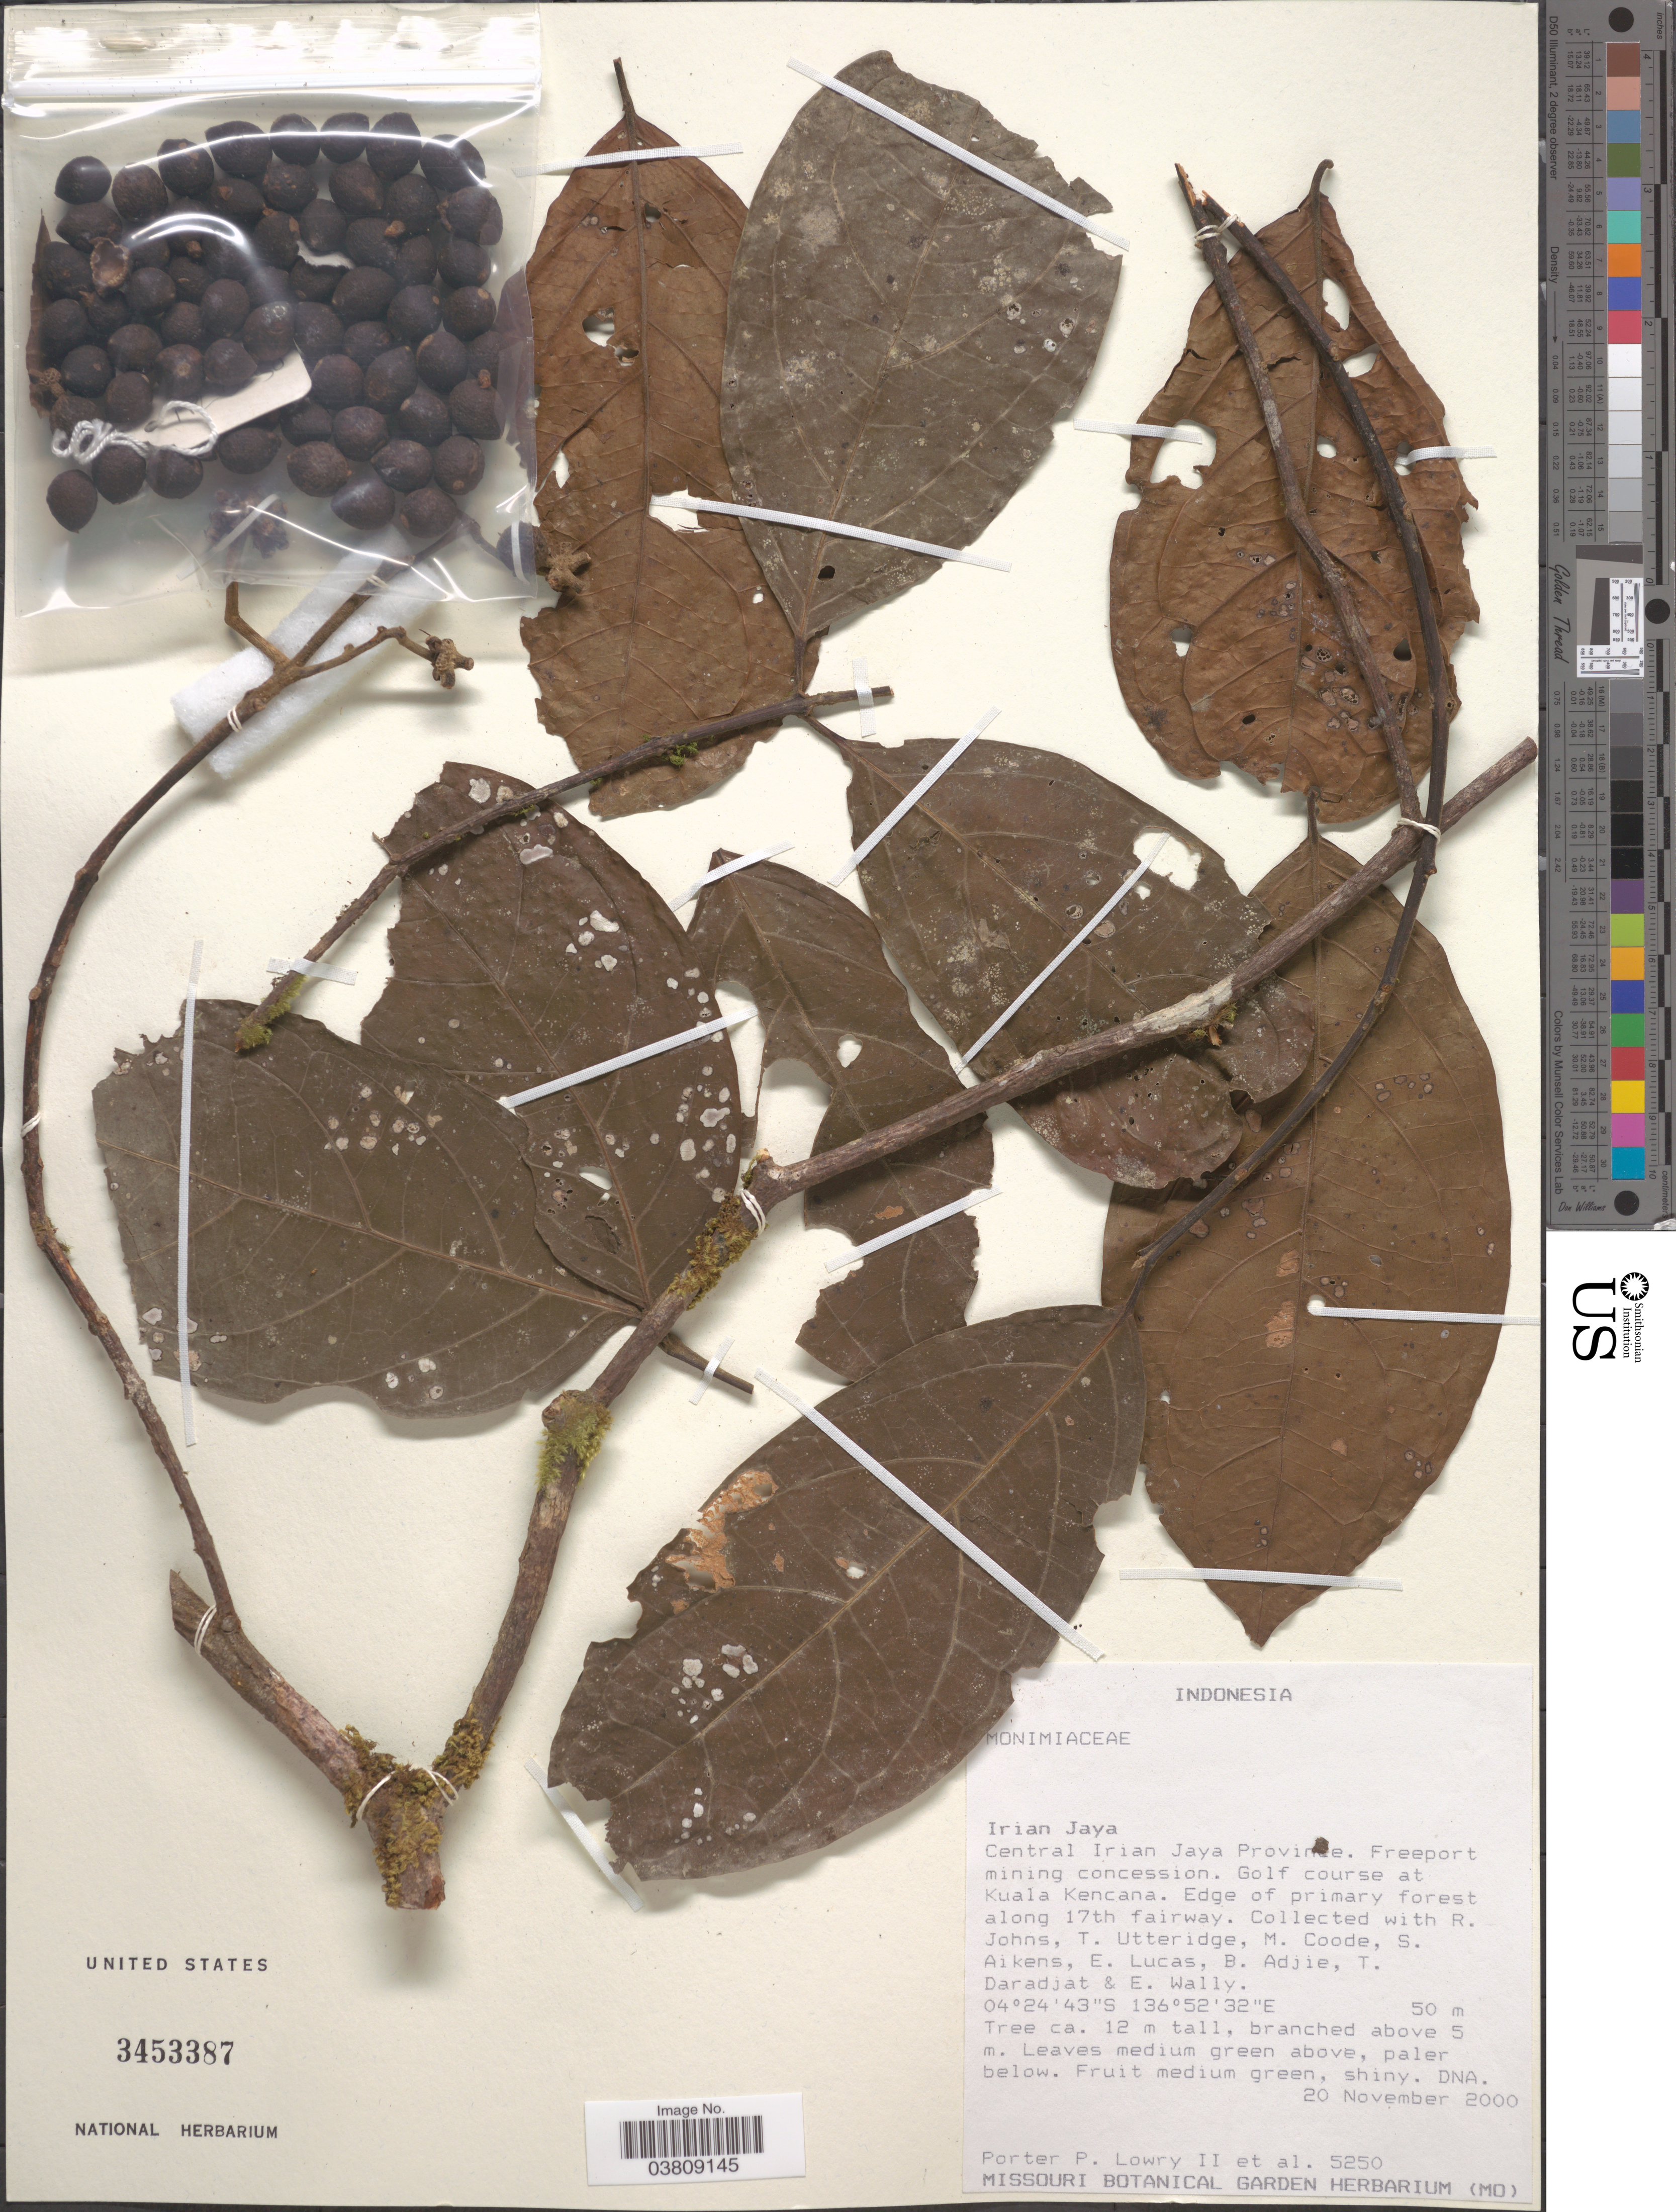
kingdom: Plantae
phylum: Tracheophyta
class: Magnoliopsida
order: Laurales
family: Monimiaceae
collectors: P. P. Lowry, R. Johns, T. M. A. Utteridge & M. Coode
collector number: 5250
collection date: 2000-11-20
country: Indonesia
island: New Guinea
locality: Irian Jaya. Central Irian Jaya Province. Freeport mining concession. Golf course at Kuala Kencana. Edge of primary forest along 17th fairway.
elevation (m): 50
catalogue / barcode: US 3453387